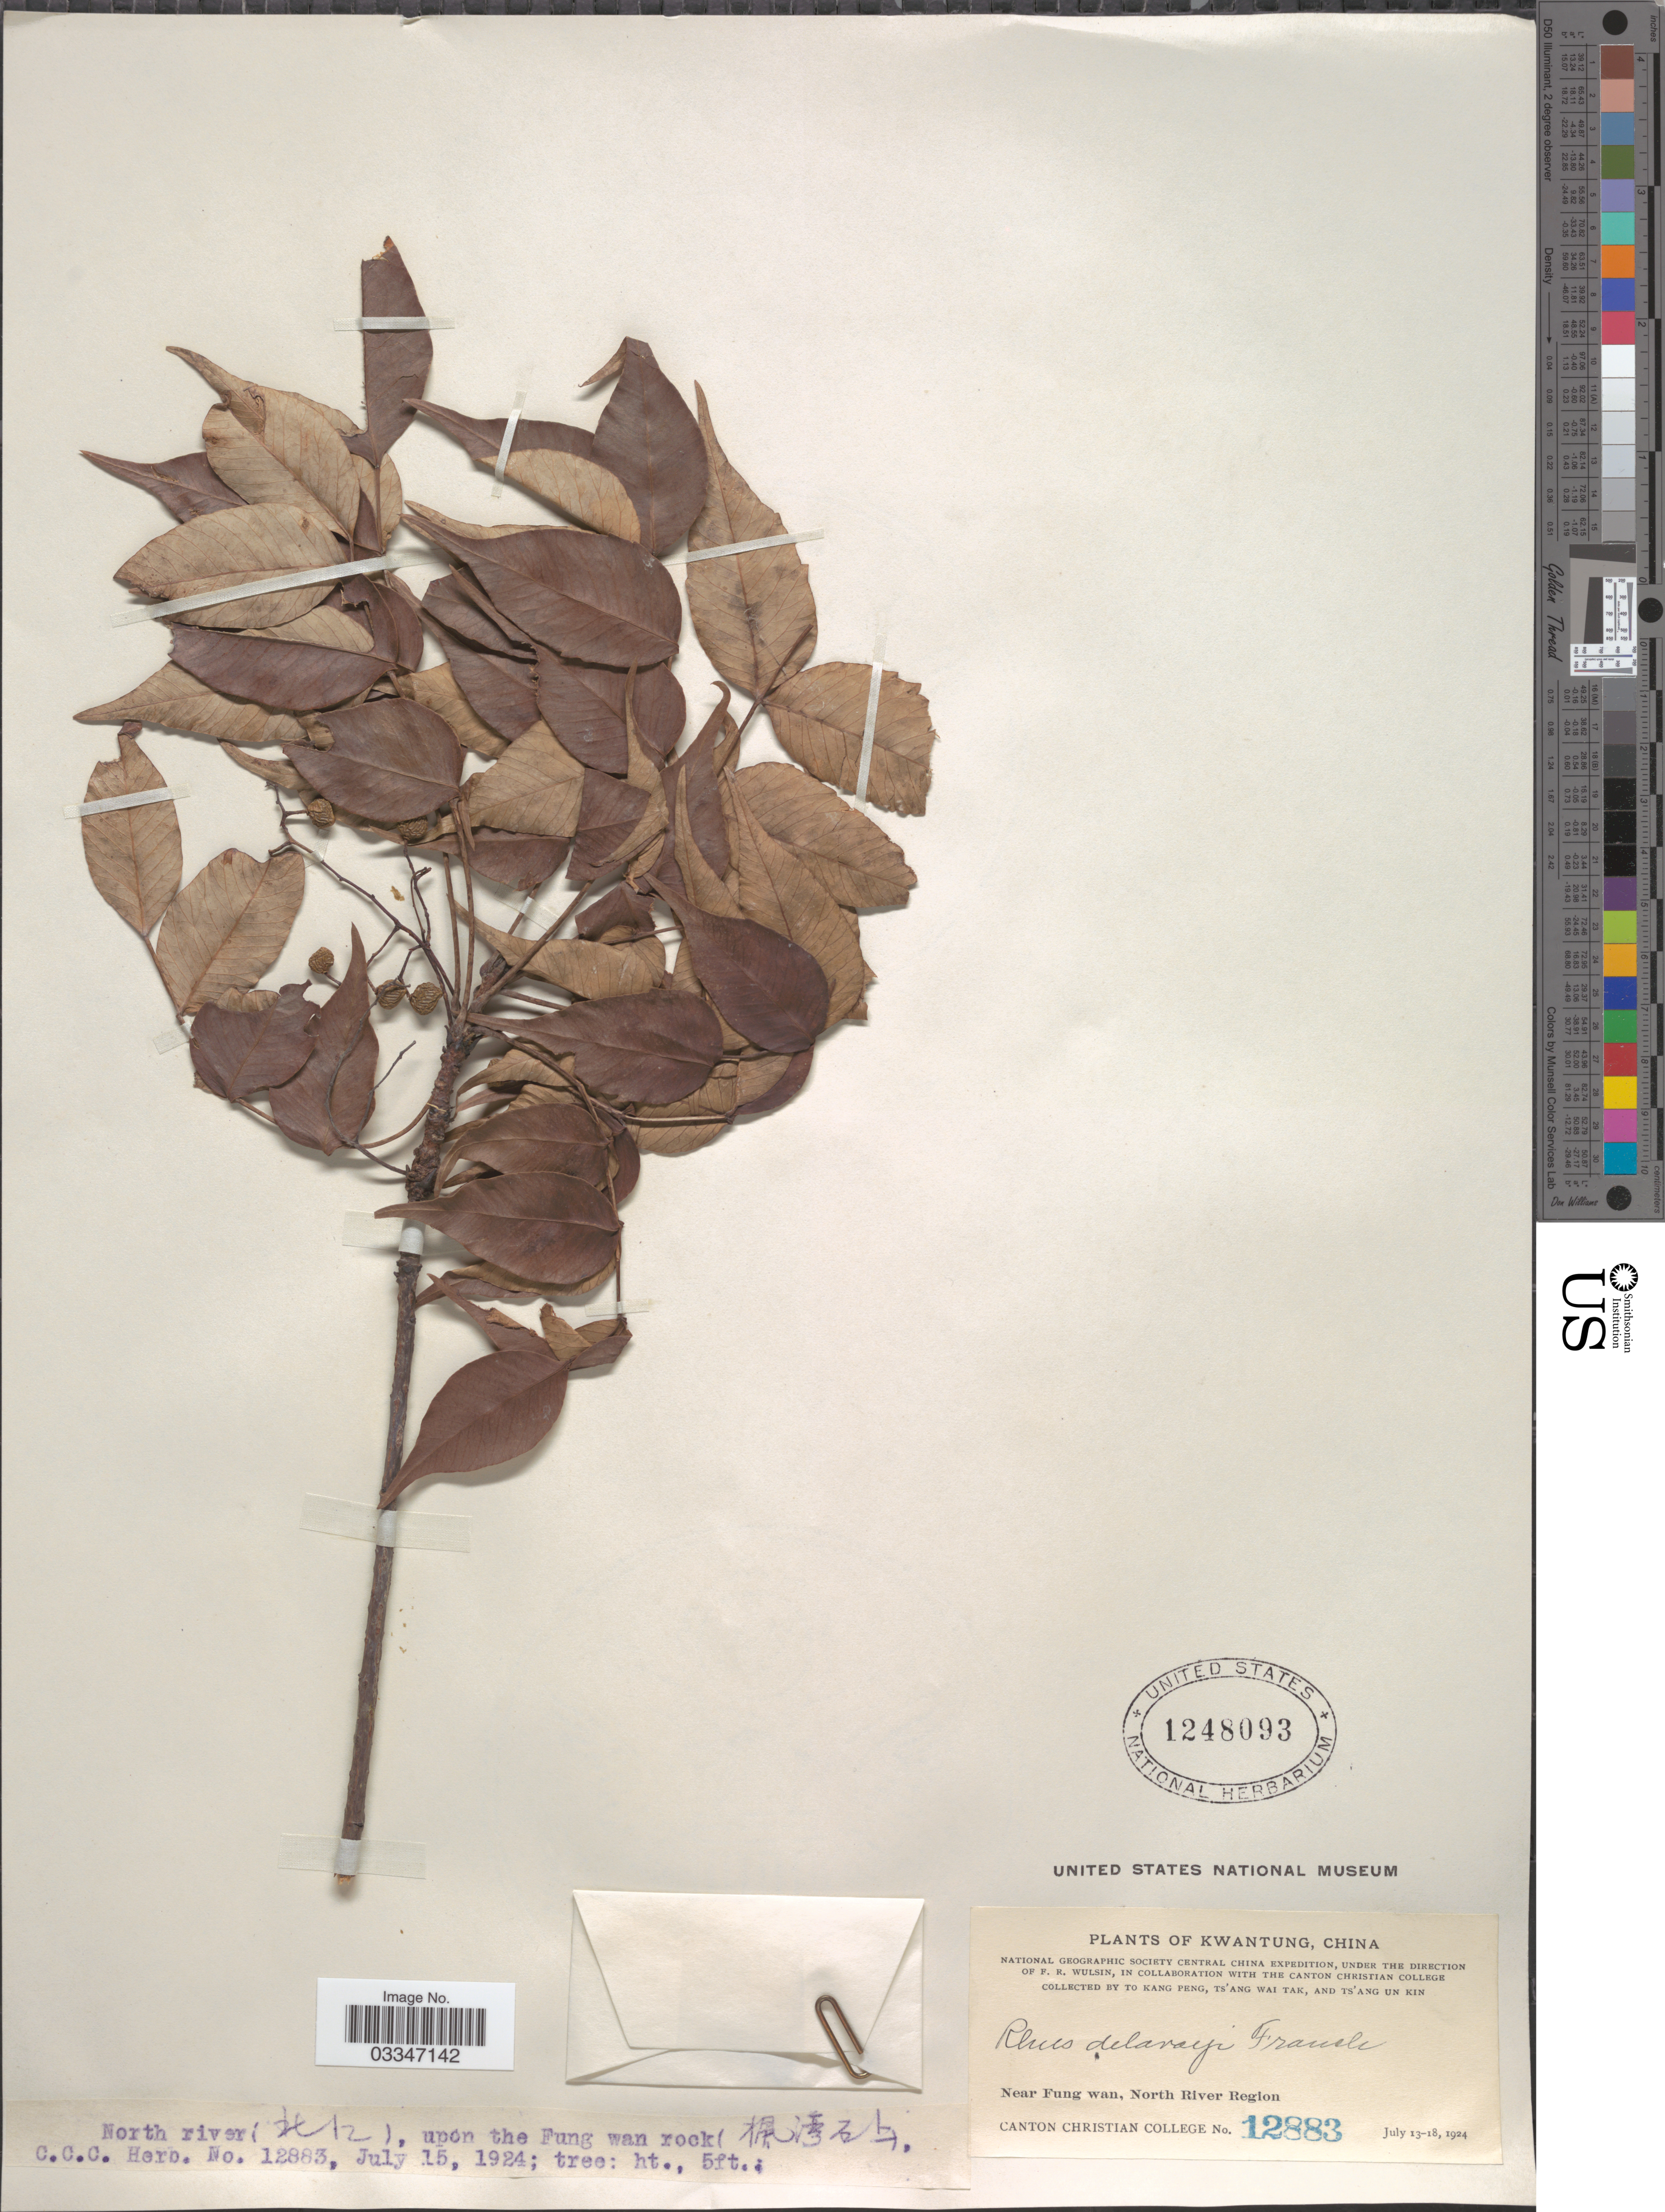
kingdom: Plantae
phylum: Tracheophyta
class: Magnoliopsida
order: Sapindales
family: Anacardiaceae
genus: Rhus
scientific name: Rhus delavayi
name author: Franch.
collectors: T. K. Peng, W. T. Tsang & Ts' Ang Un Kin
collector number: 12883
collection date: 1924-07-15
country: China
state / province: Guangdong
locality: Kwantung. North River (X), upon the Fung wan rock (X). Near Fung wan, North River Region.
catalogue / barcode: US 1248093